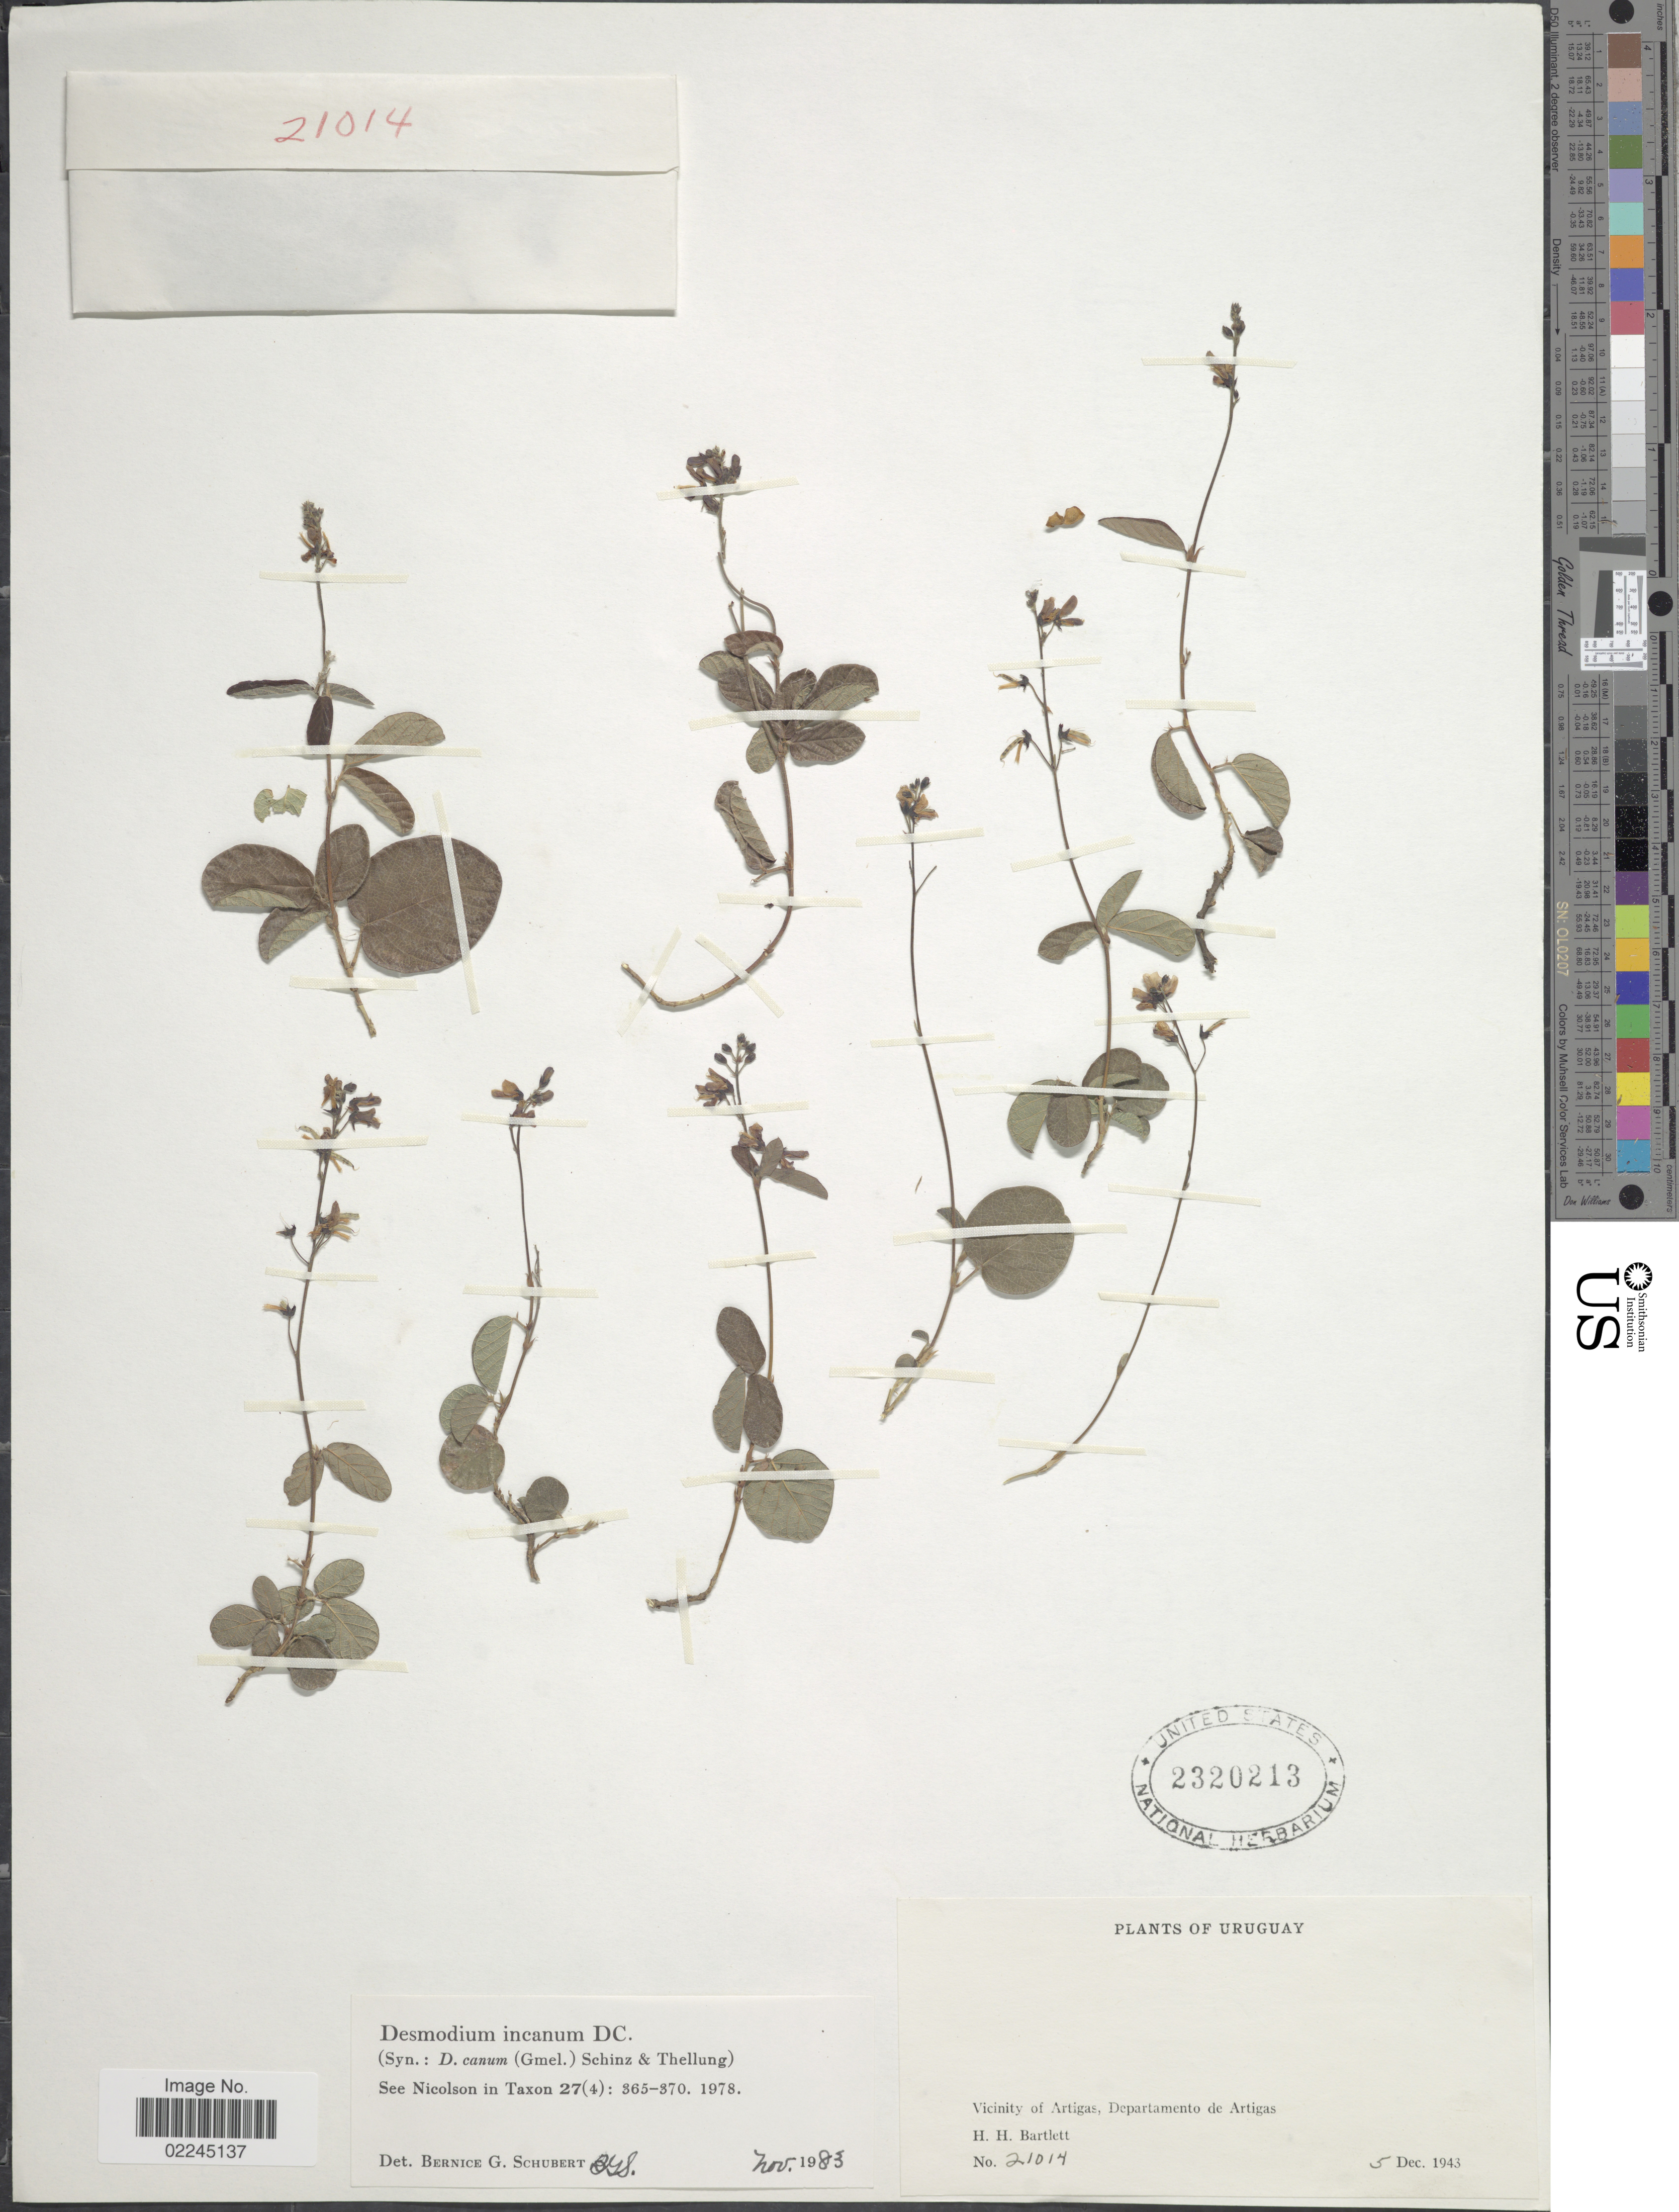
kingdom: Plantae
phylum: Tracheophyta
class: Magnoliopsida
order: Fabales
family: Fabaceae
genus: Desmodium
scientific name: Desmodium incanum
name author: (Sw.) DC.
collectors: H. H. Bartlett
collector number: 21014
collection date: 1943-12-05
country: Uruguay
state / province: Artigas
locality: Vicinity of Artigas, Departamento de Artigas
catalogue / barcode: US 2320213